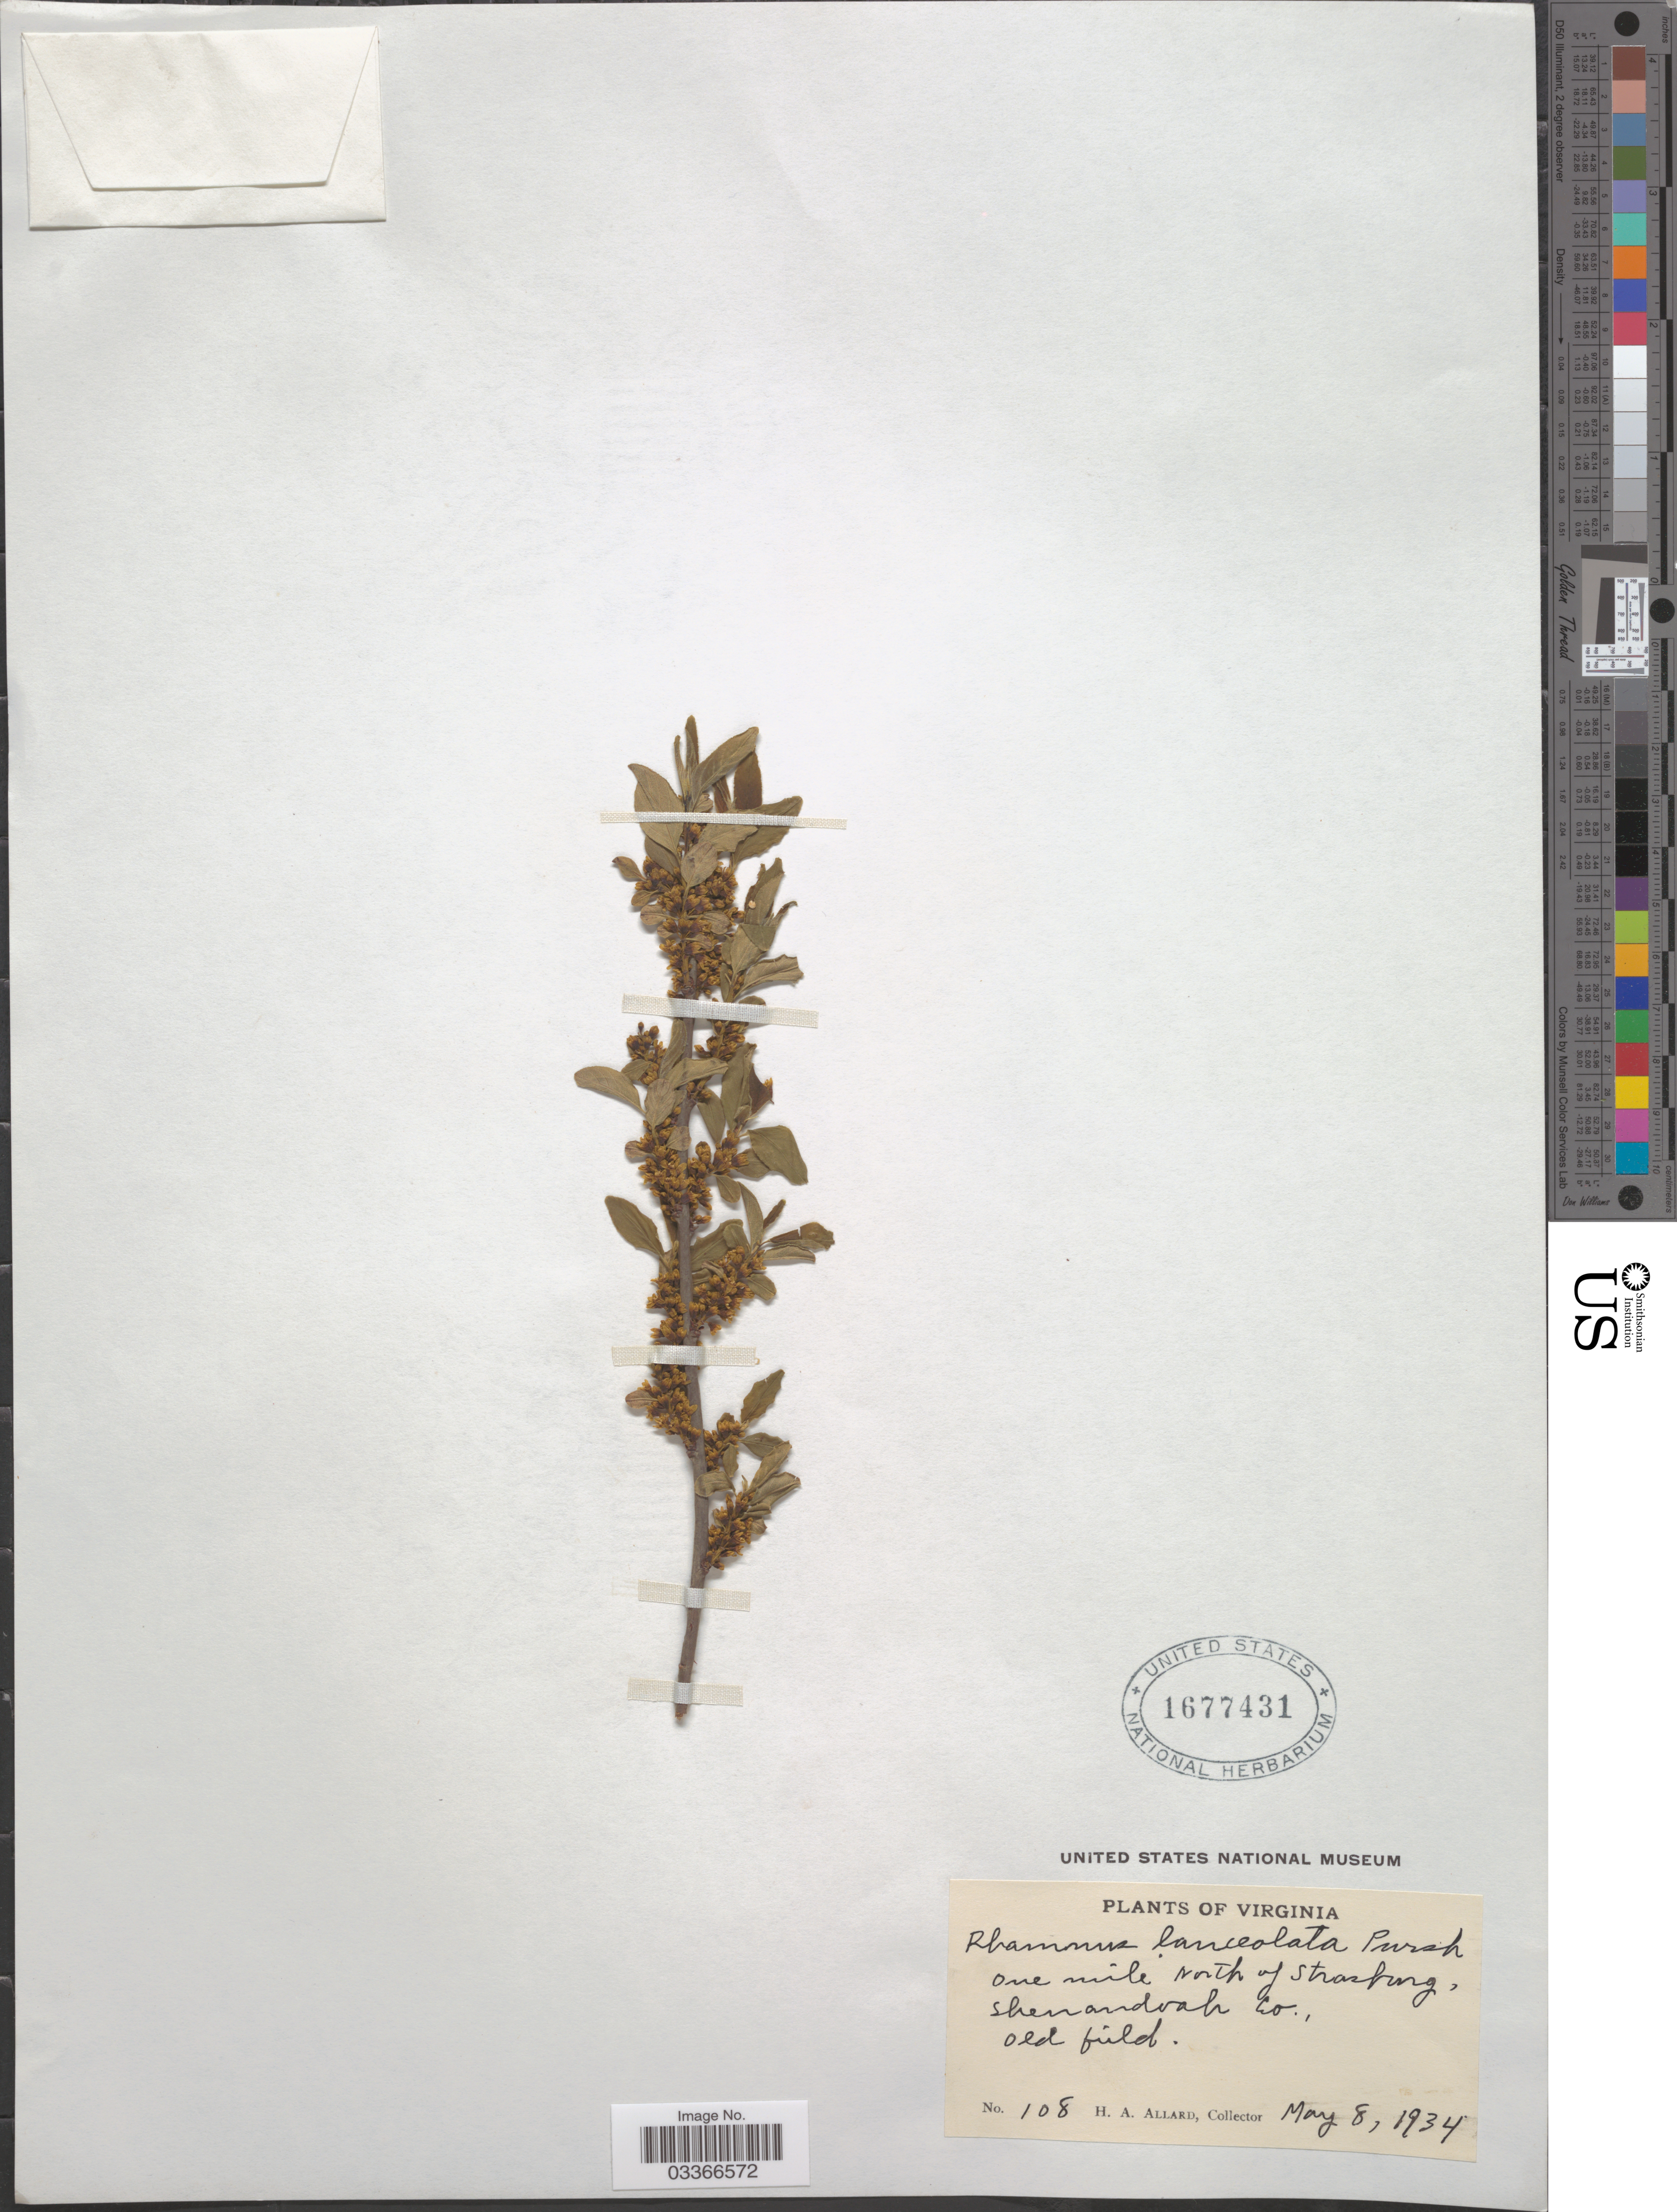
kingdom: Plantae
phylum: Tracheophyta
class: Magnoliopsida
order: Rosales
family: Rhamnaceae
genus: Rhamnus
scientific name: Rhamnus lanceolata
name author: Pursh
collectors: H. A. Allard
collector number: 108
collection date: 1934-05-08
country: United States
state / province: Virginia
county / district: Shenandoah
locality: One mile North of Strasburg, Shenandoah Co., old field.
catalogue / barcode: US 1677431